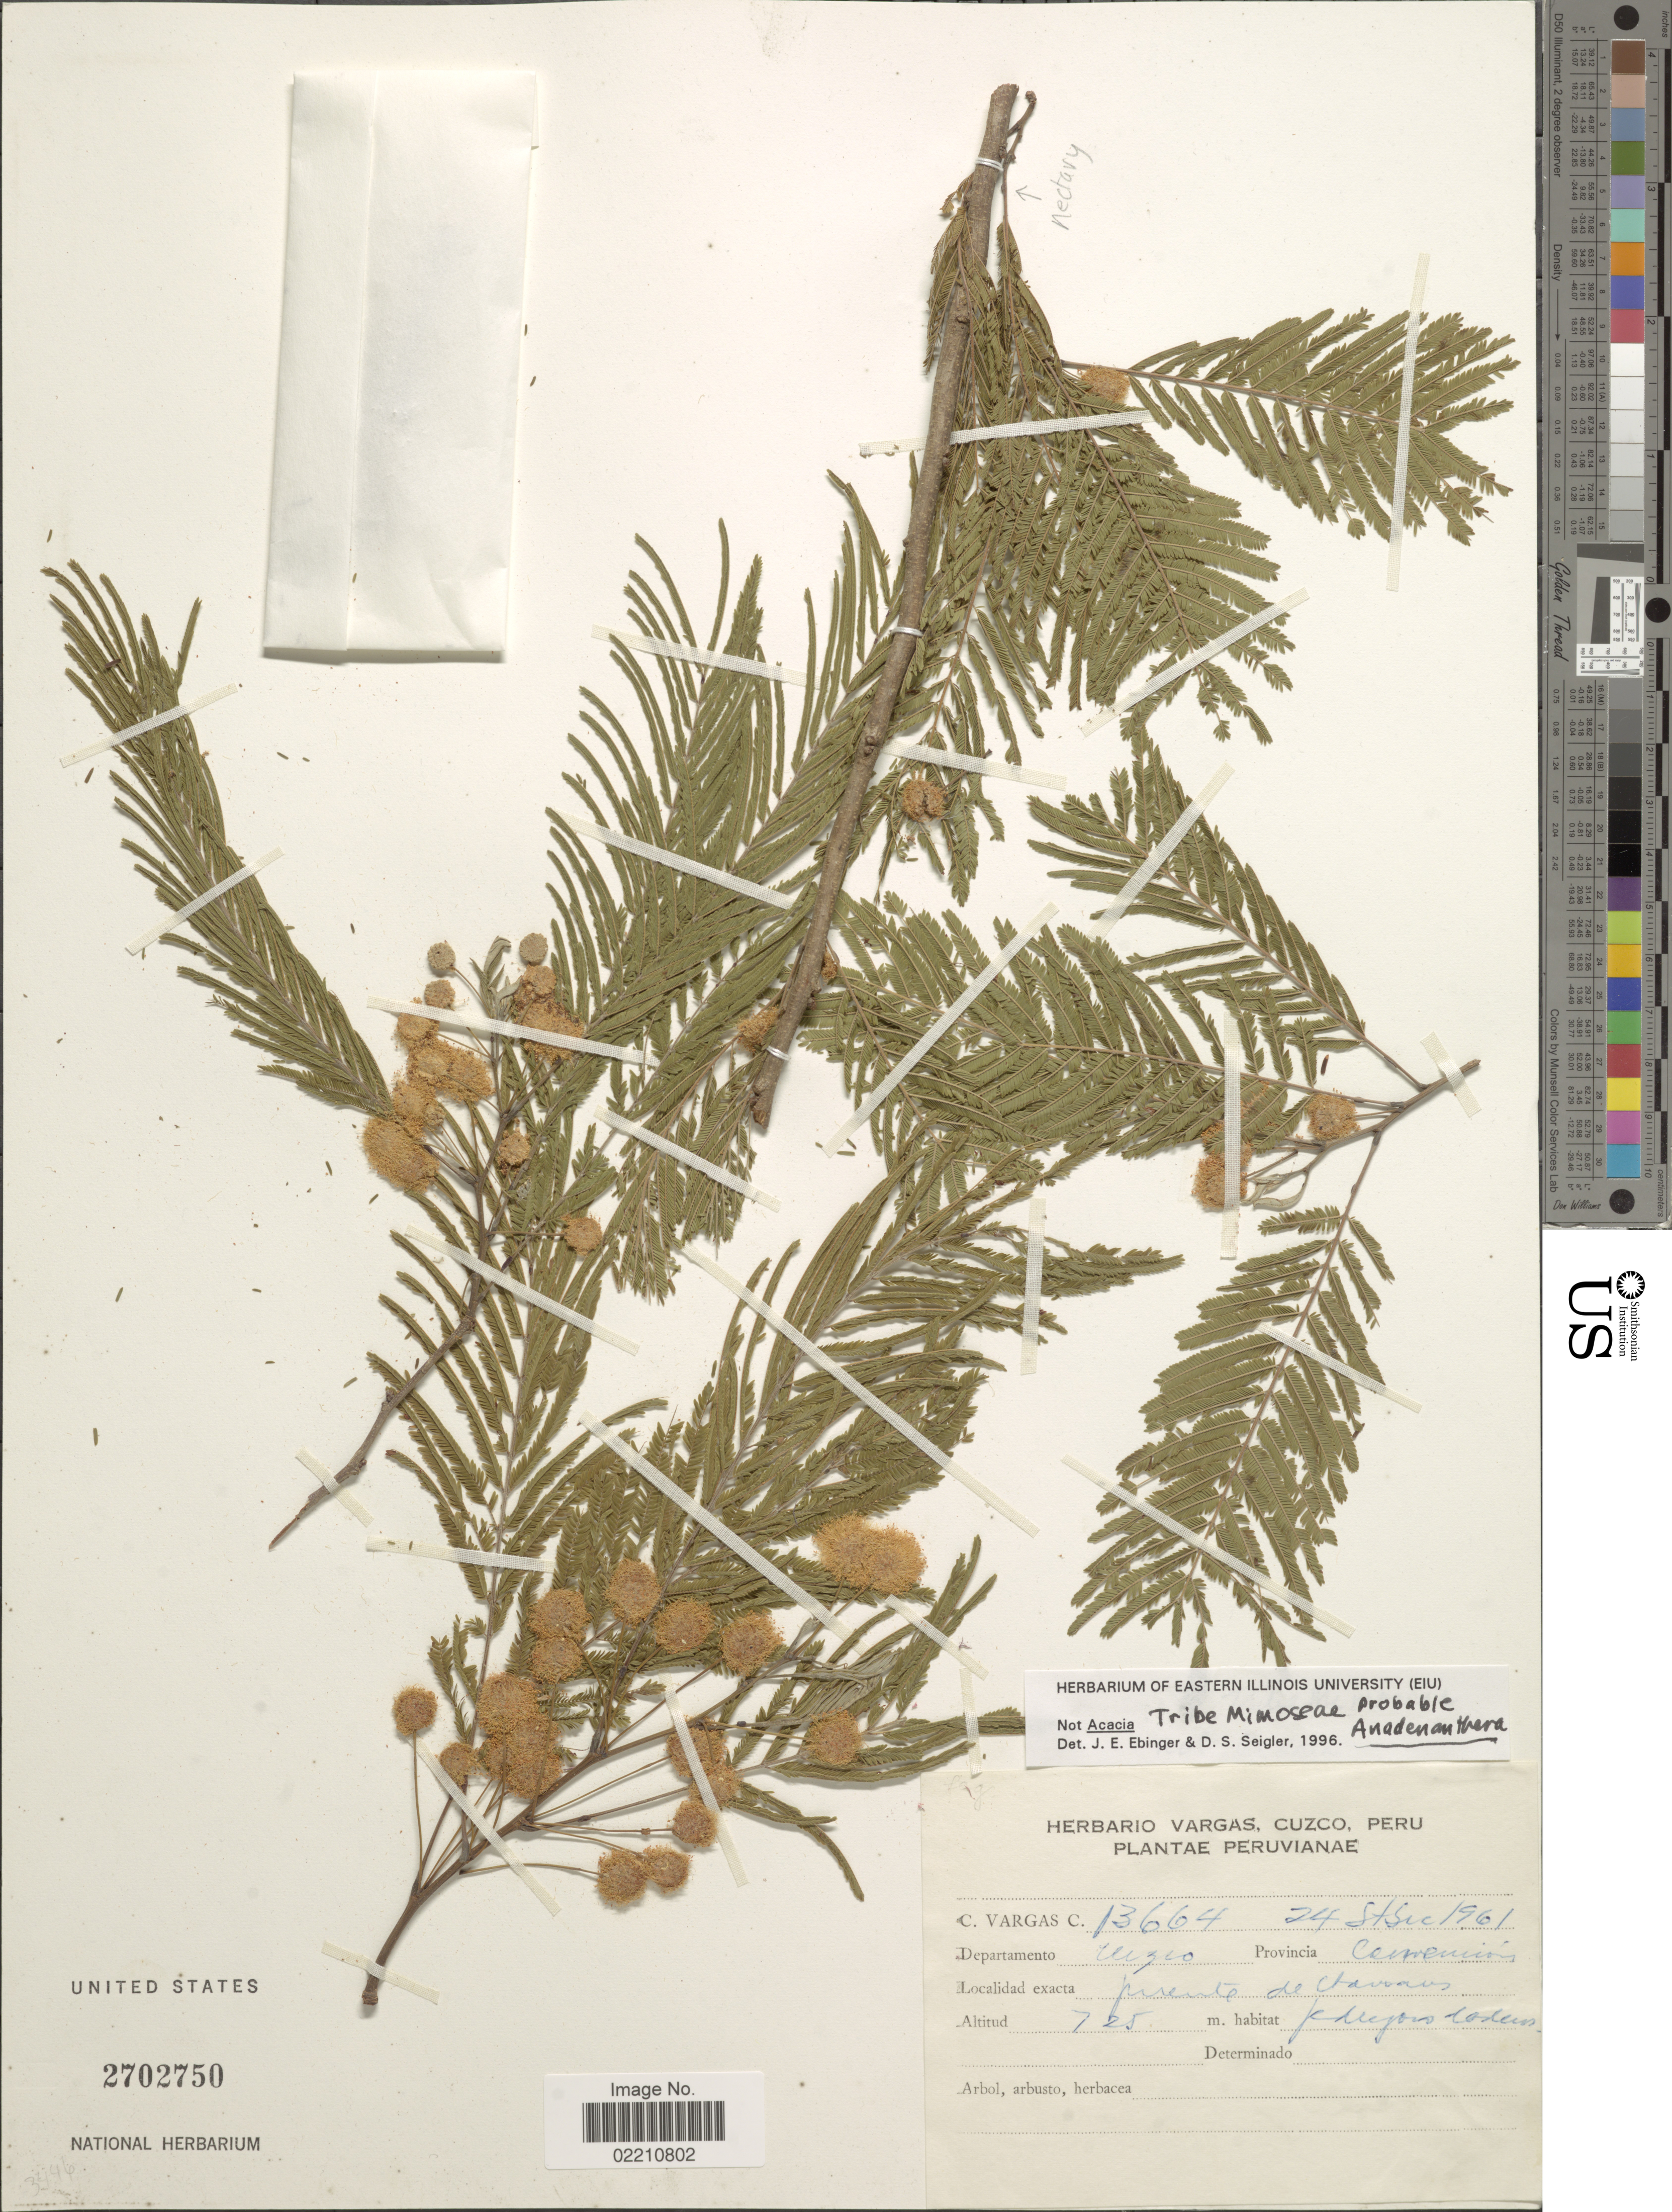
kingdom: Plantae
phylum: Tracheophyta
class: Magnoliopsida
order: Fabales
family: Fabaceae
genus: Anadenanthera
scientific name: Anadenanthera colubrina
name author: (Vell.) Brenan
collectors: C. Vargas Calderón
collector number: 13664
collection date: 1961-09-24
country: Peru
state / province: Cusco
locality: Provincia Convención, Puente de chawares [Chahuares]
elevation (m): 725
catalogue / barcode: US 2702750